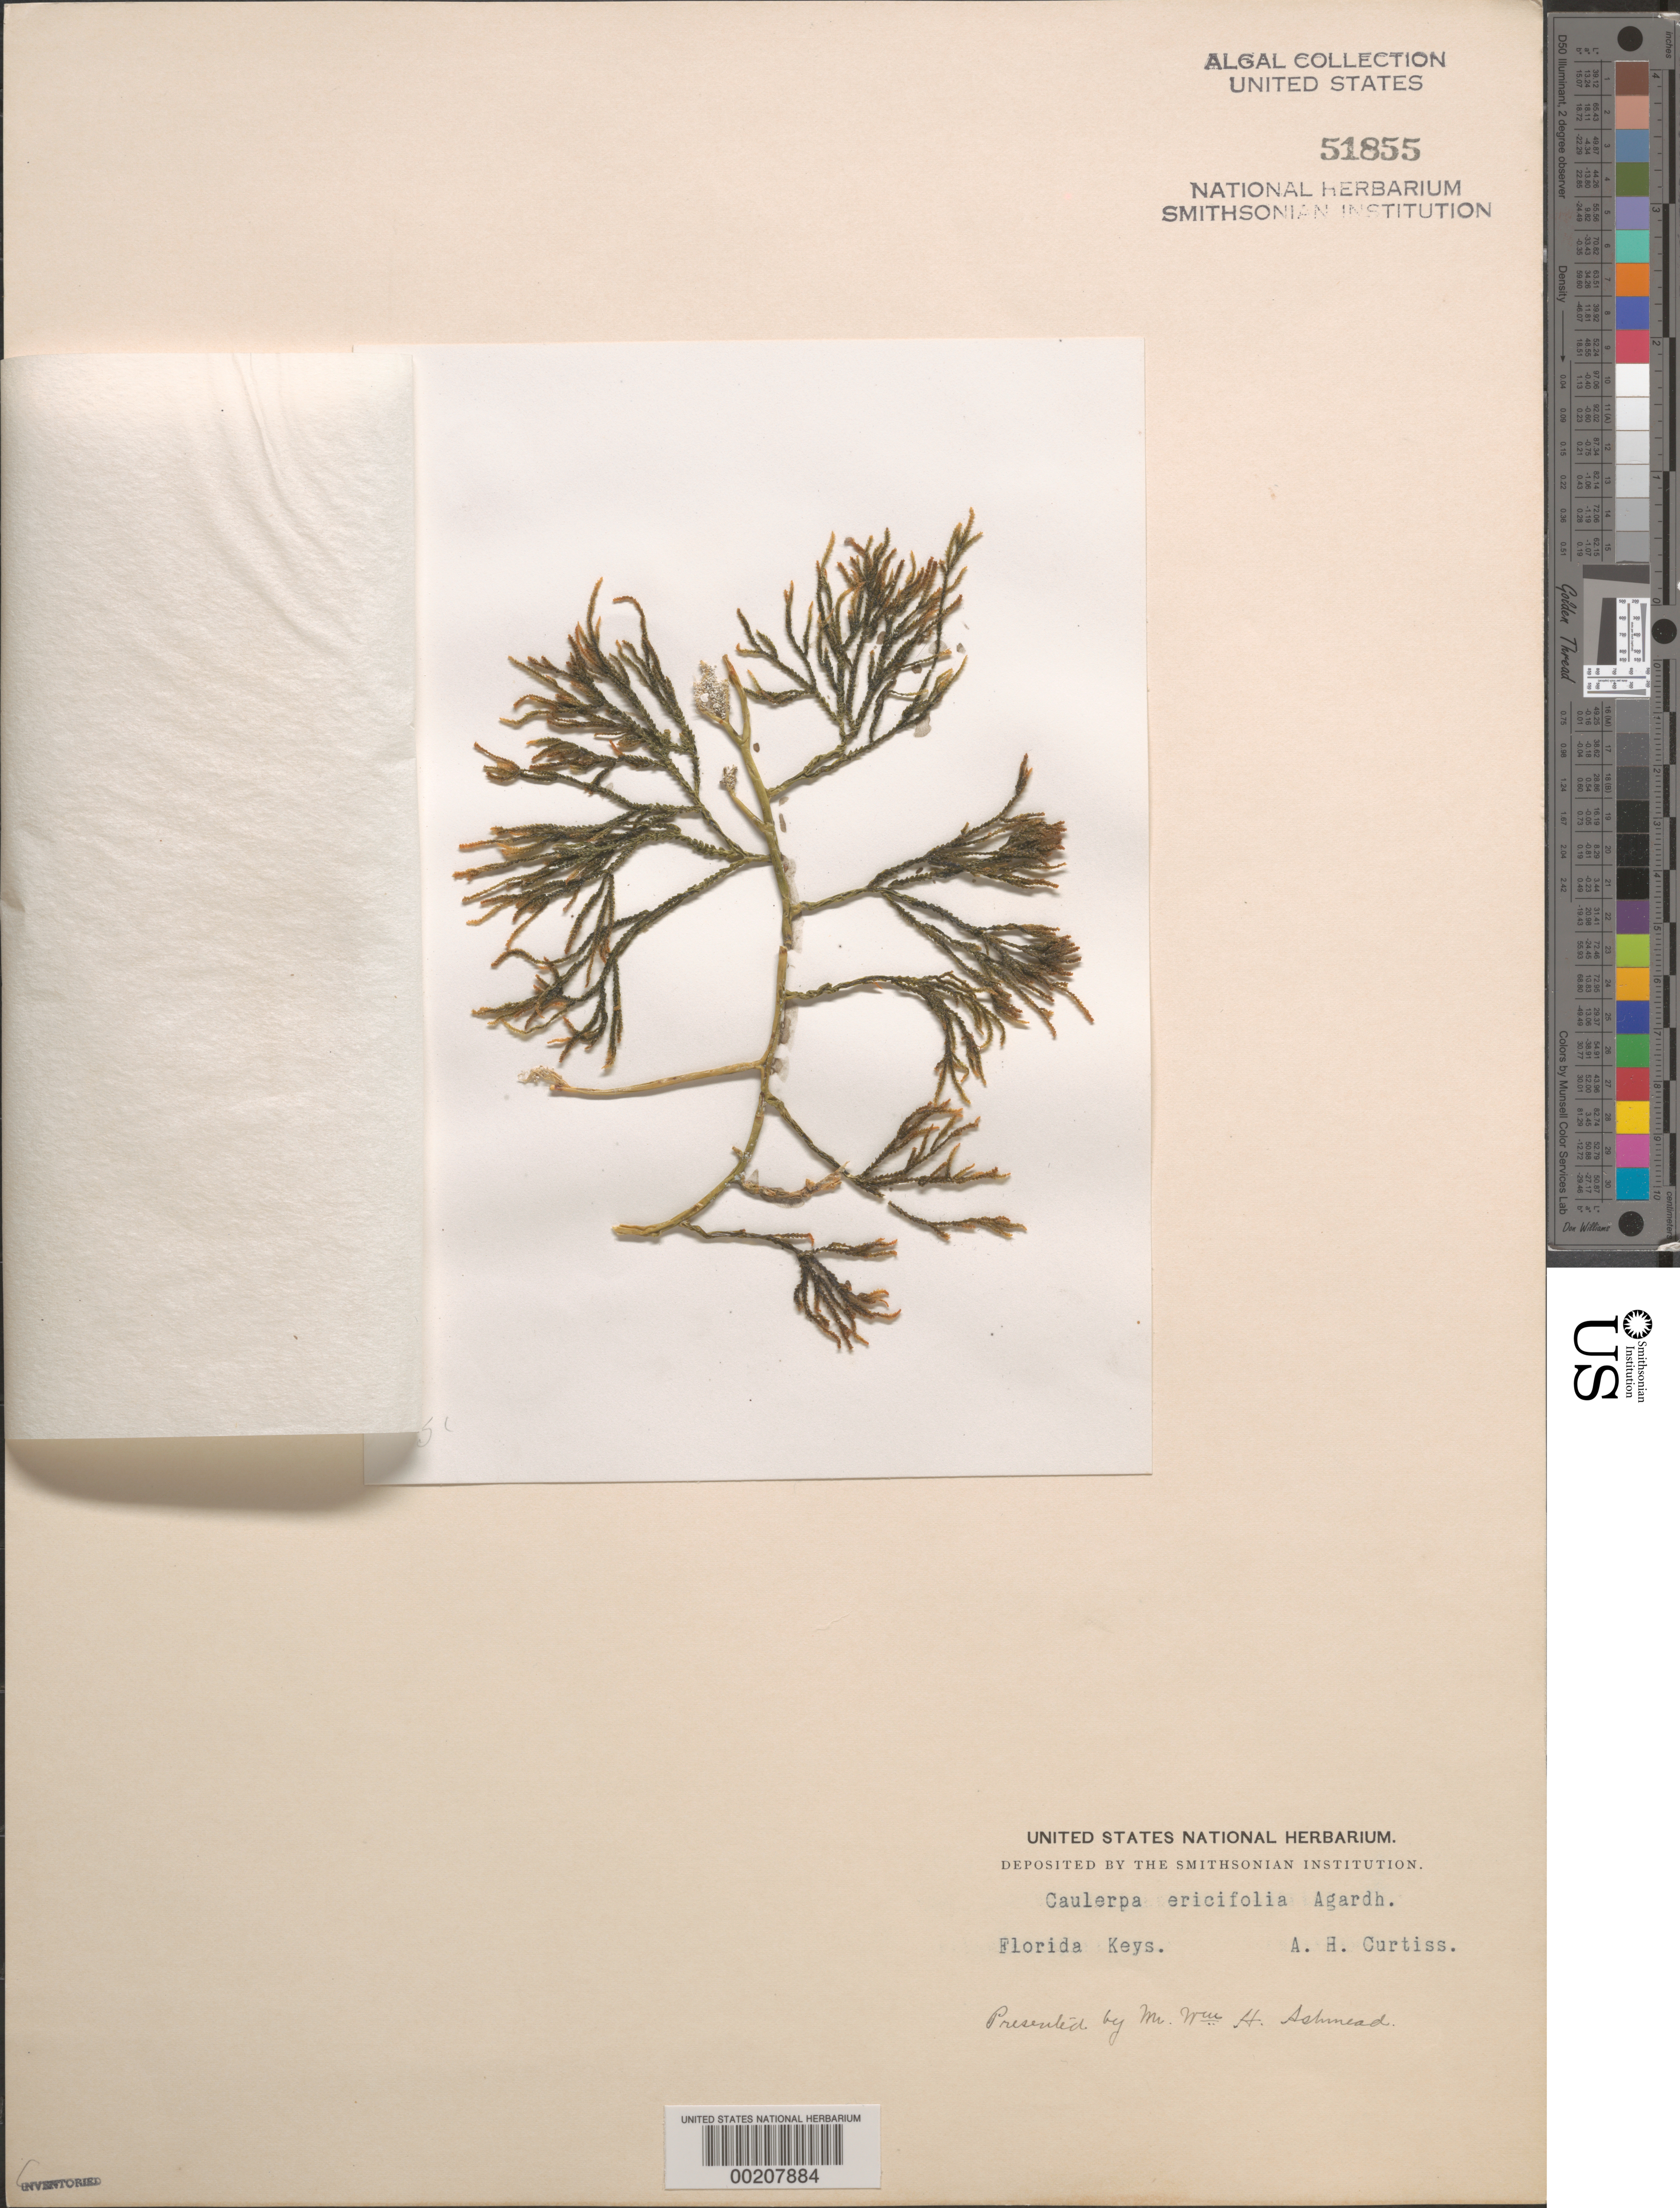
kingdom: Plantae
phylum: Chlorophyta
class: Ulvophyceae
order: Bryopsidales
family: Caulerpaceae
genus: Caulerpa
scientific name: Caulerpa cupressoides var. ericifolia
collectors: A. H. Curtiss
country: United States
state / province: Florida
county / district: Monroe County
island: Florida Keys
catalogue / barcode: US 51855